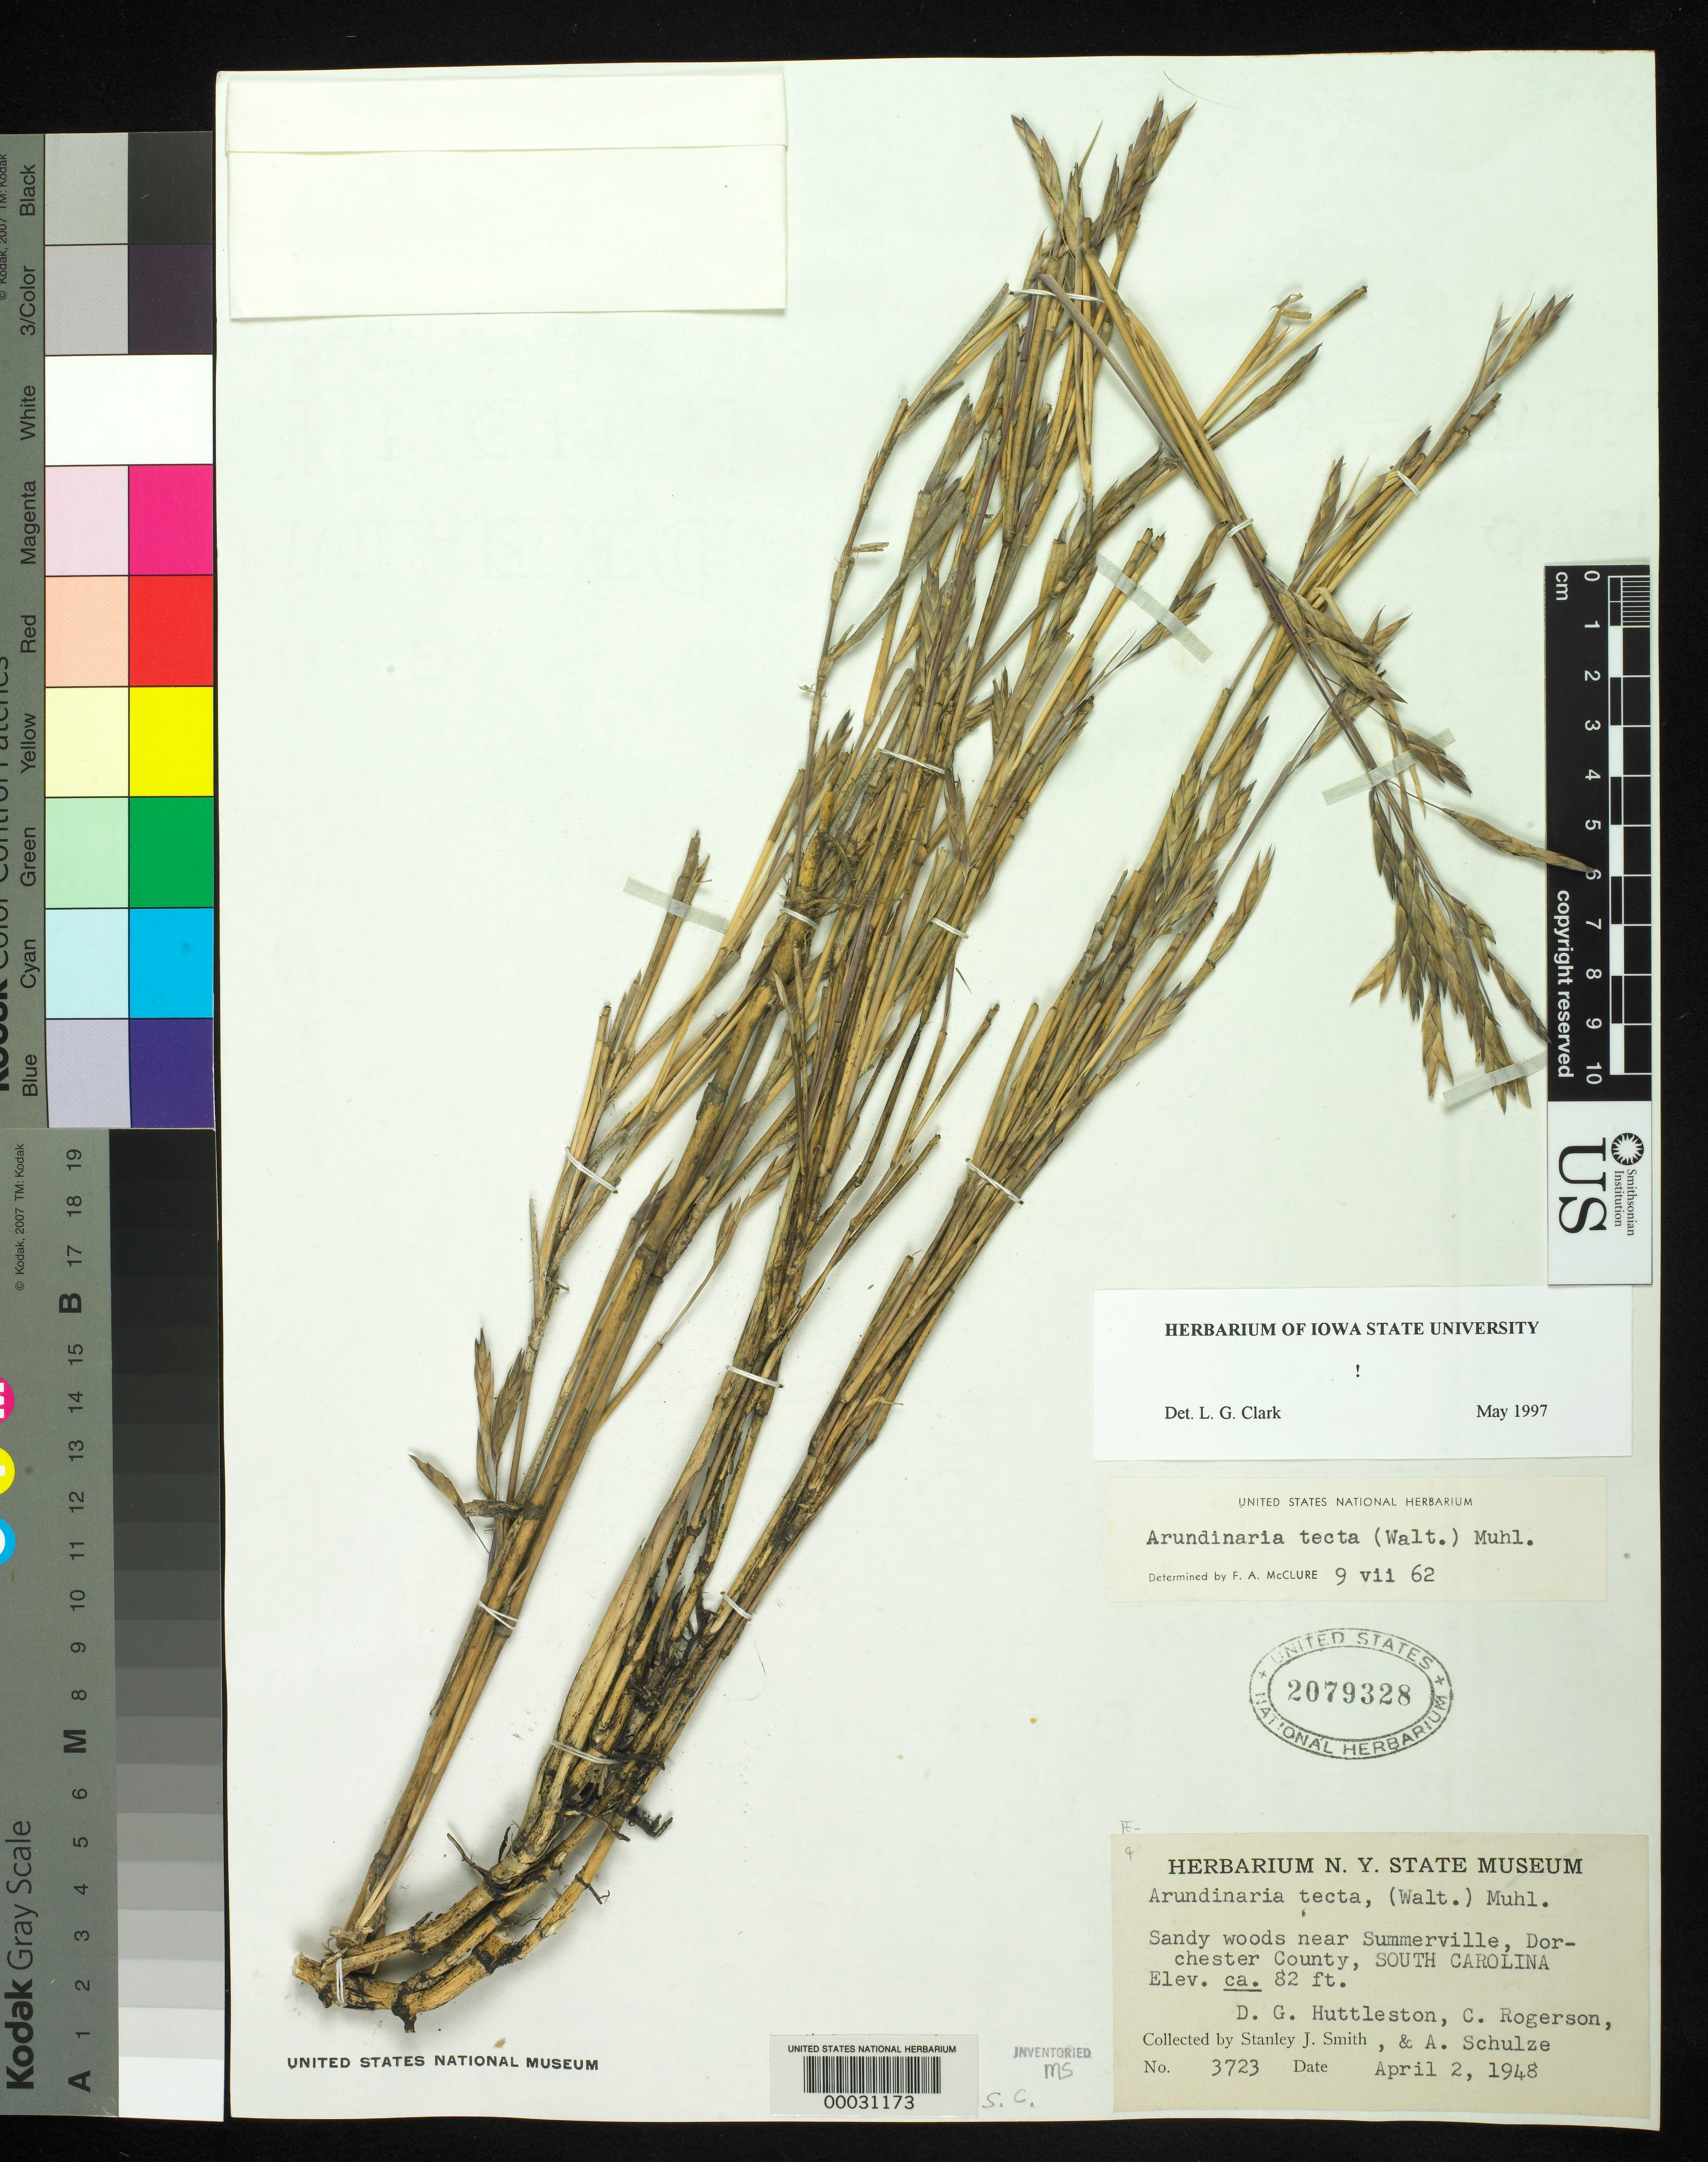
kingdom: Plantae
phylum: Tracheophyta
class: Liliopsida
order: Poales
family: Poaceae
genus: Arundinaria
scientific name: Arundinaria tecta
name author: (Walter) Muhl.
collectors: S. Smith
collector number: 3723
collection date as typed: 02 Apr 1948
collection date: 1948-04-02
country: United States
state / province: South Carolina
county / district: Dorchester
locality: Summerville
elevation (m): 25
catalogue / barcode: US 2079328